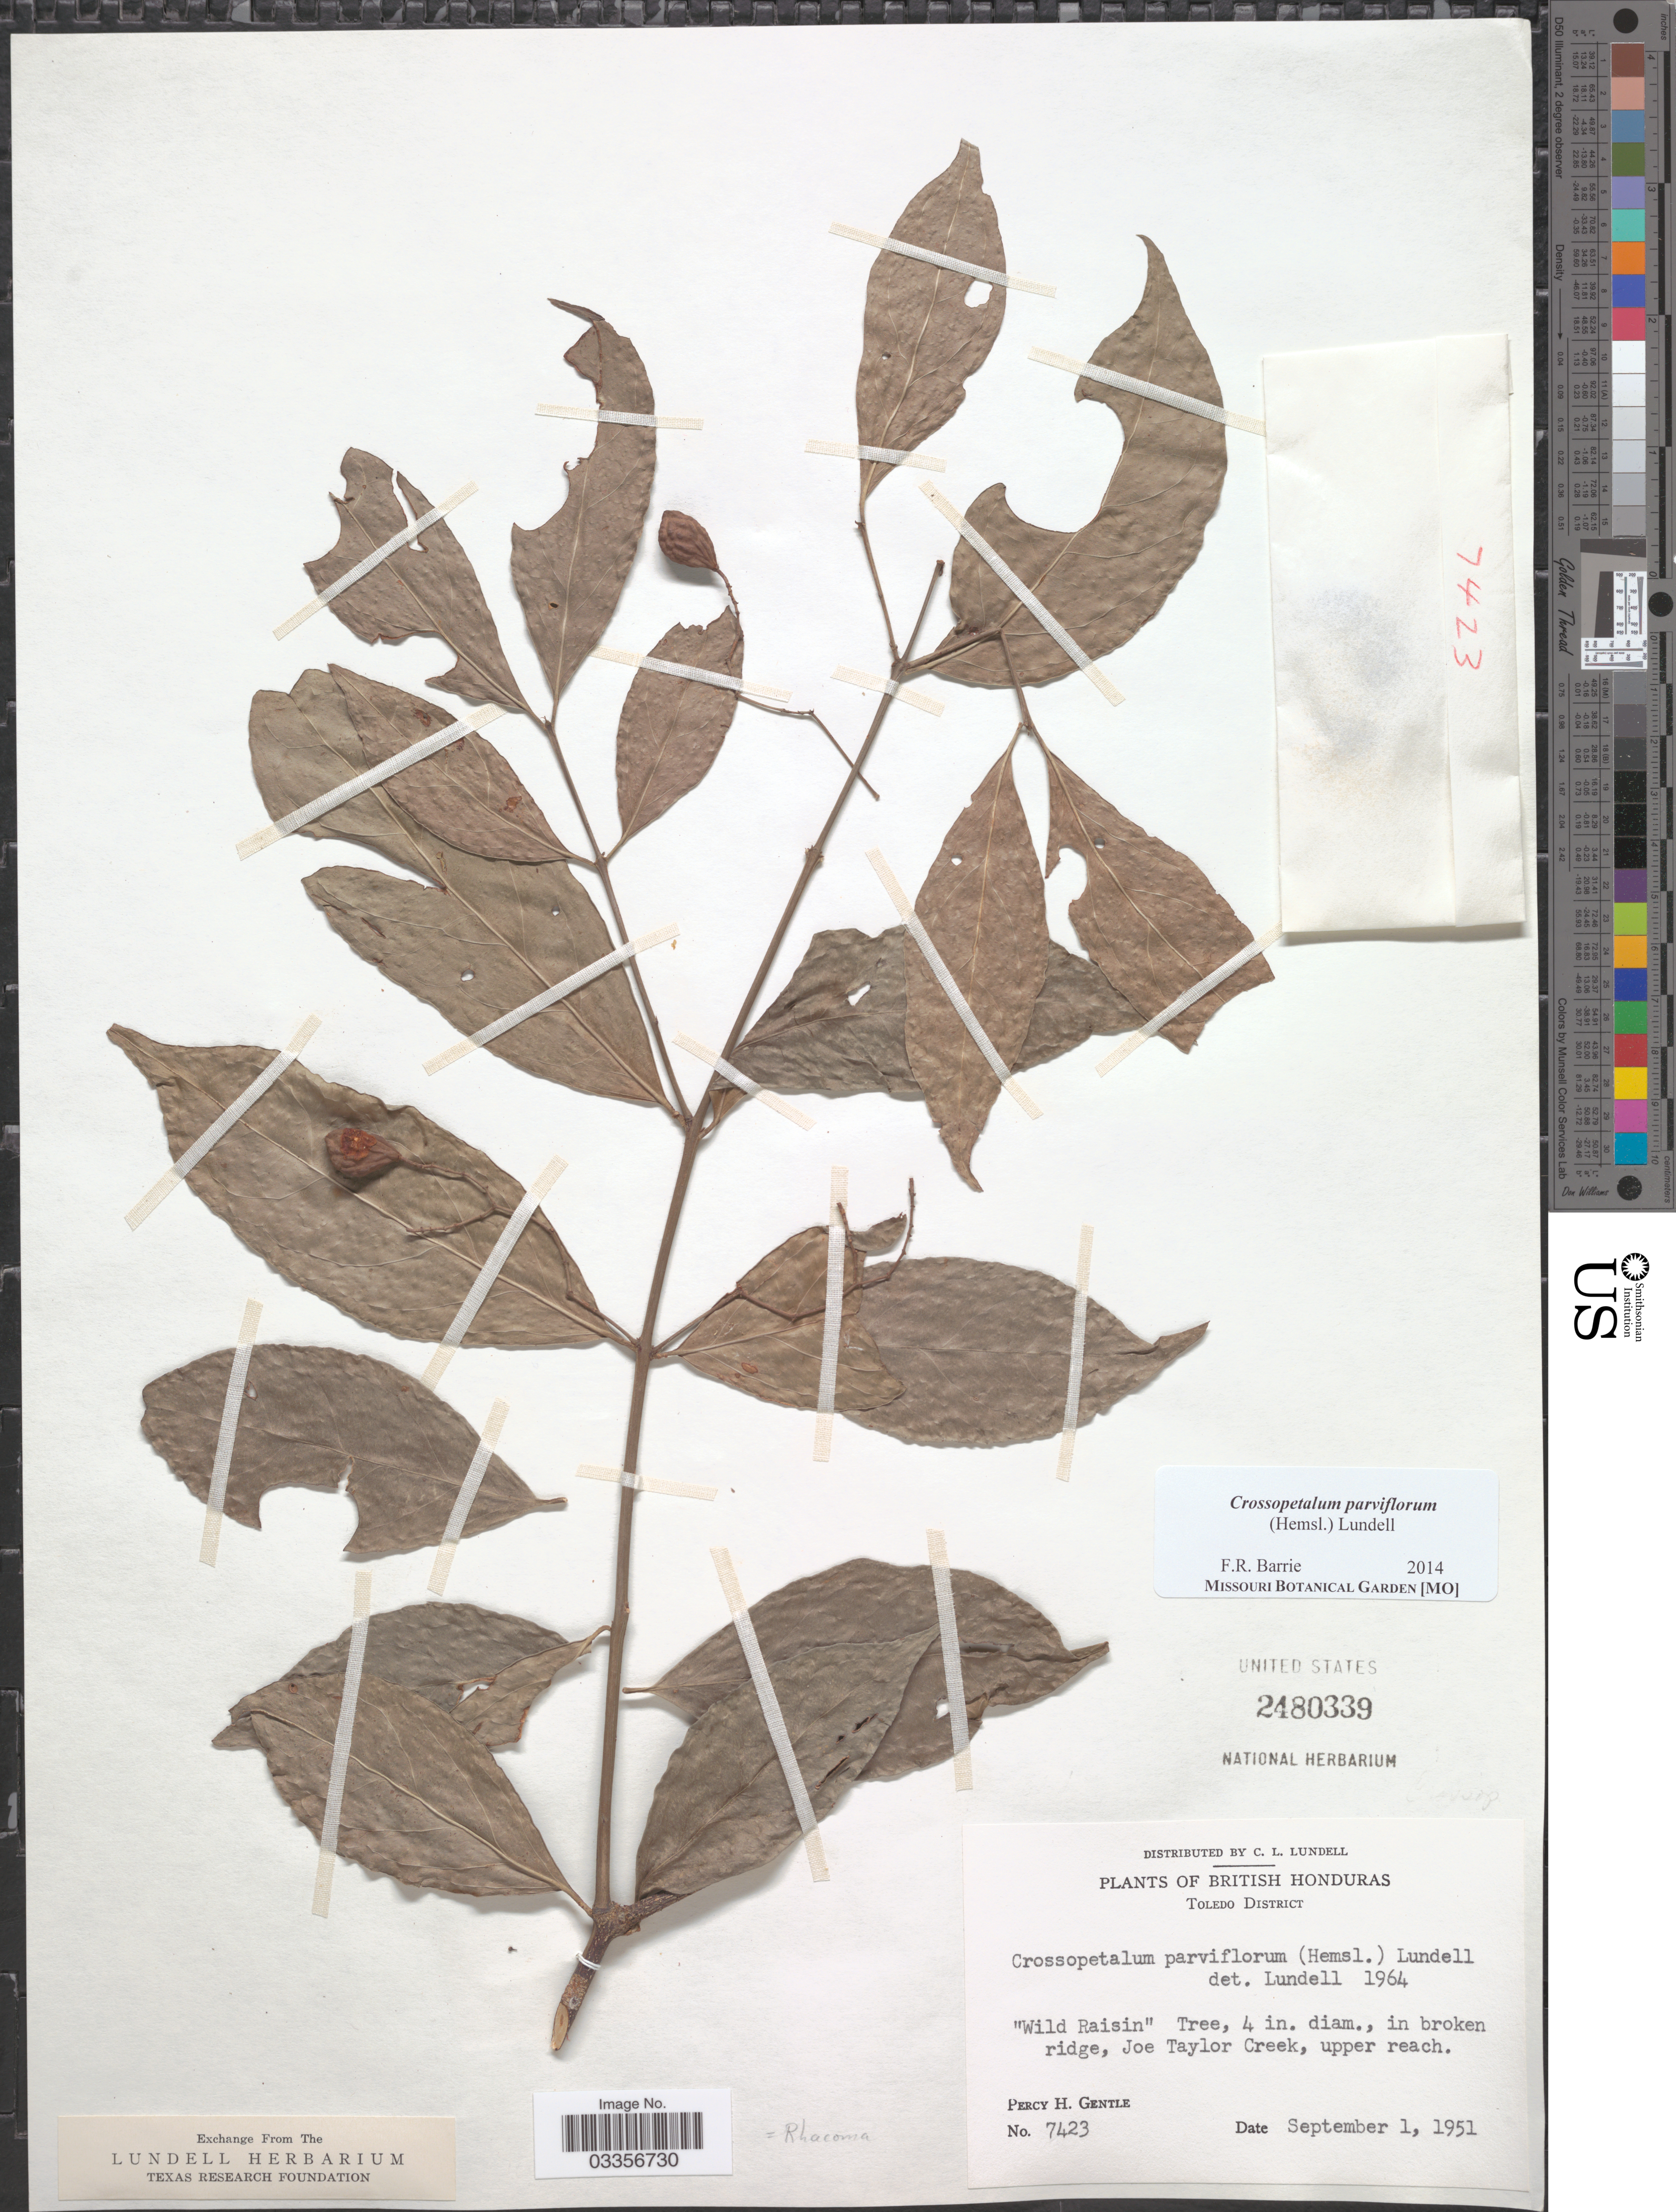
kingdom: Plantae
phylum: Tracheophyta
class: Magnoliopsida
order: Celastrales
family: Celastraceae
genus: Crossopetalum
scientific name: Crossopetalum parviflorum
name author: L.O. Williams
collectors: P. H. Gentle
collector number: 7423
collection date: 1951-09-01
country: Belize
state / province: Toledo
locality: British Honduras, Toledo District, in broken ridge, Joe Taylor Creek, upper reach.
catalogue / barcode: US 2480339